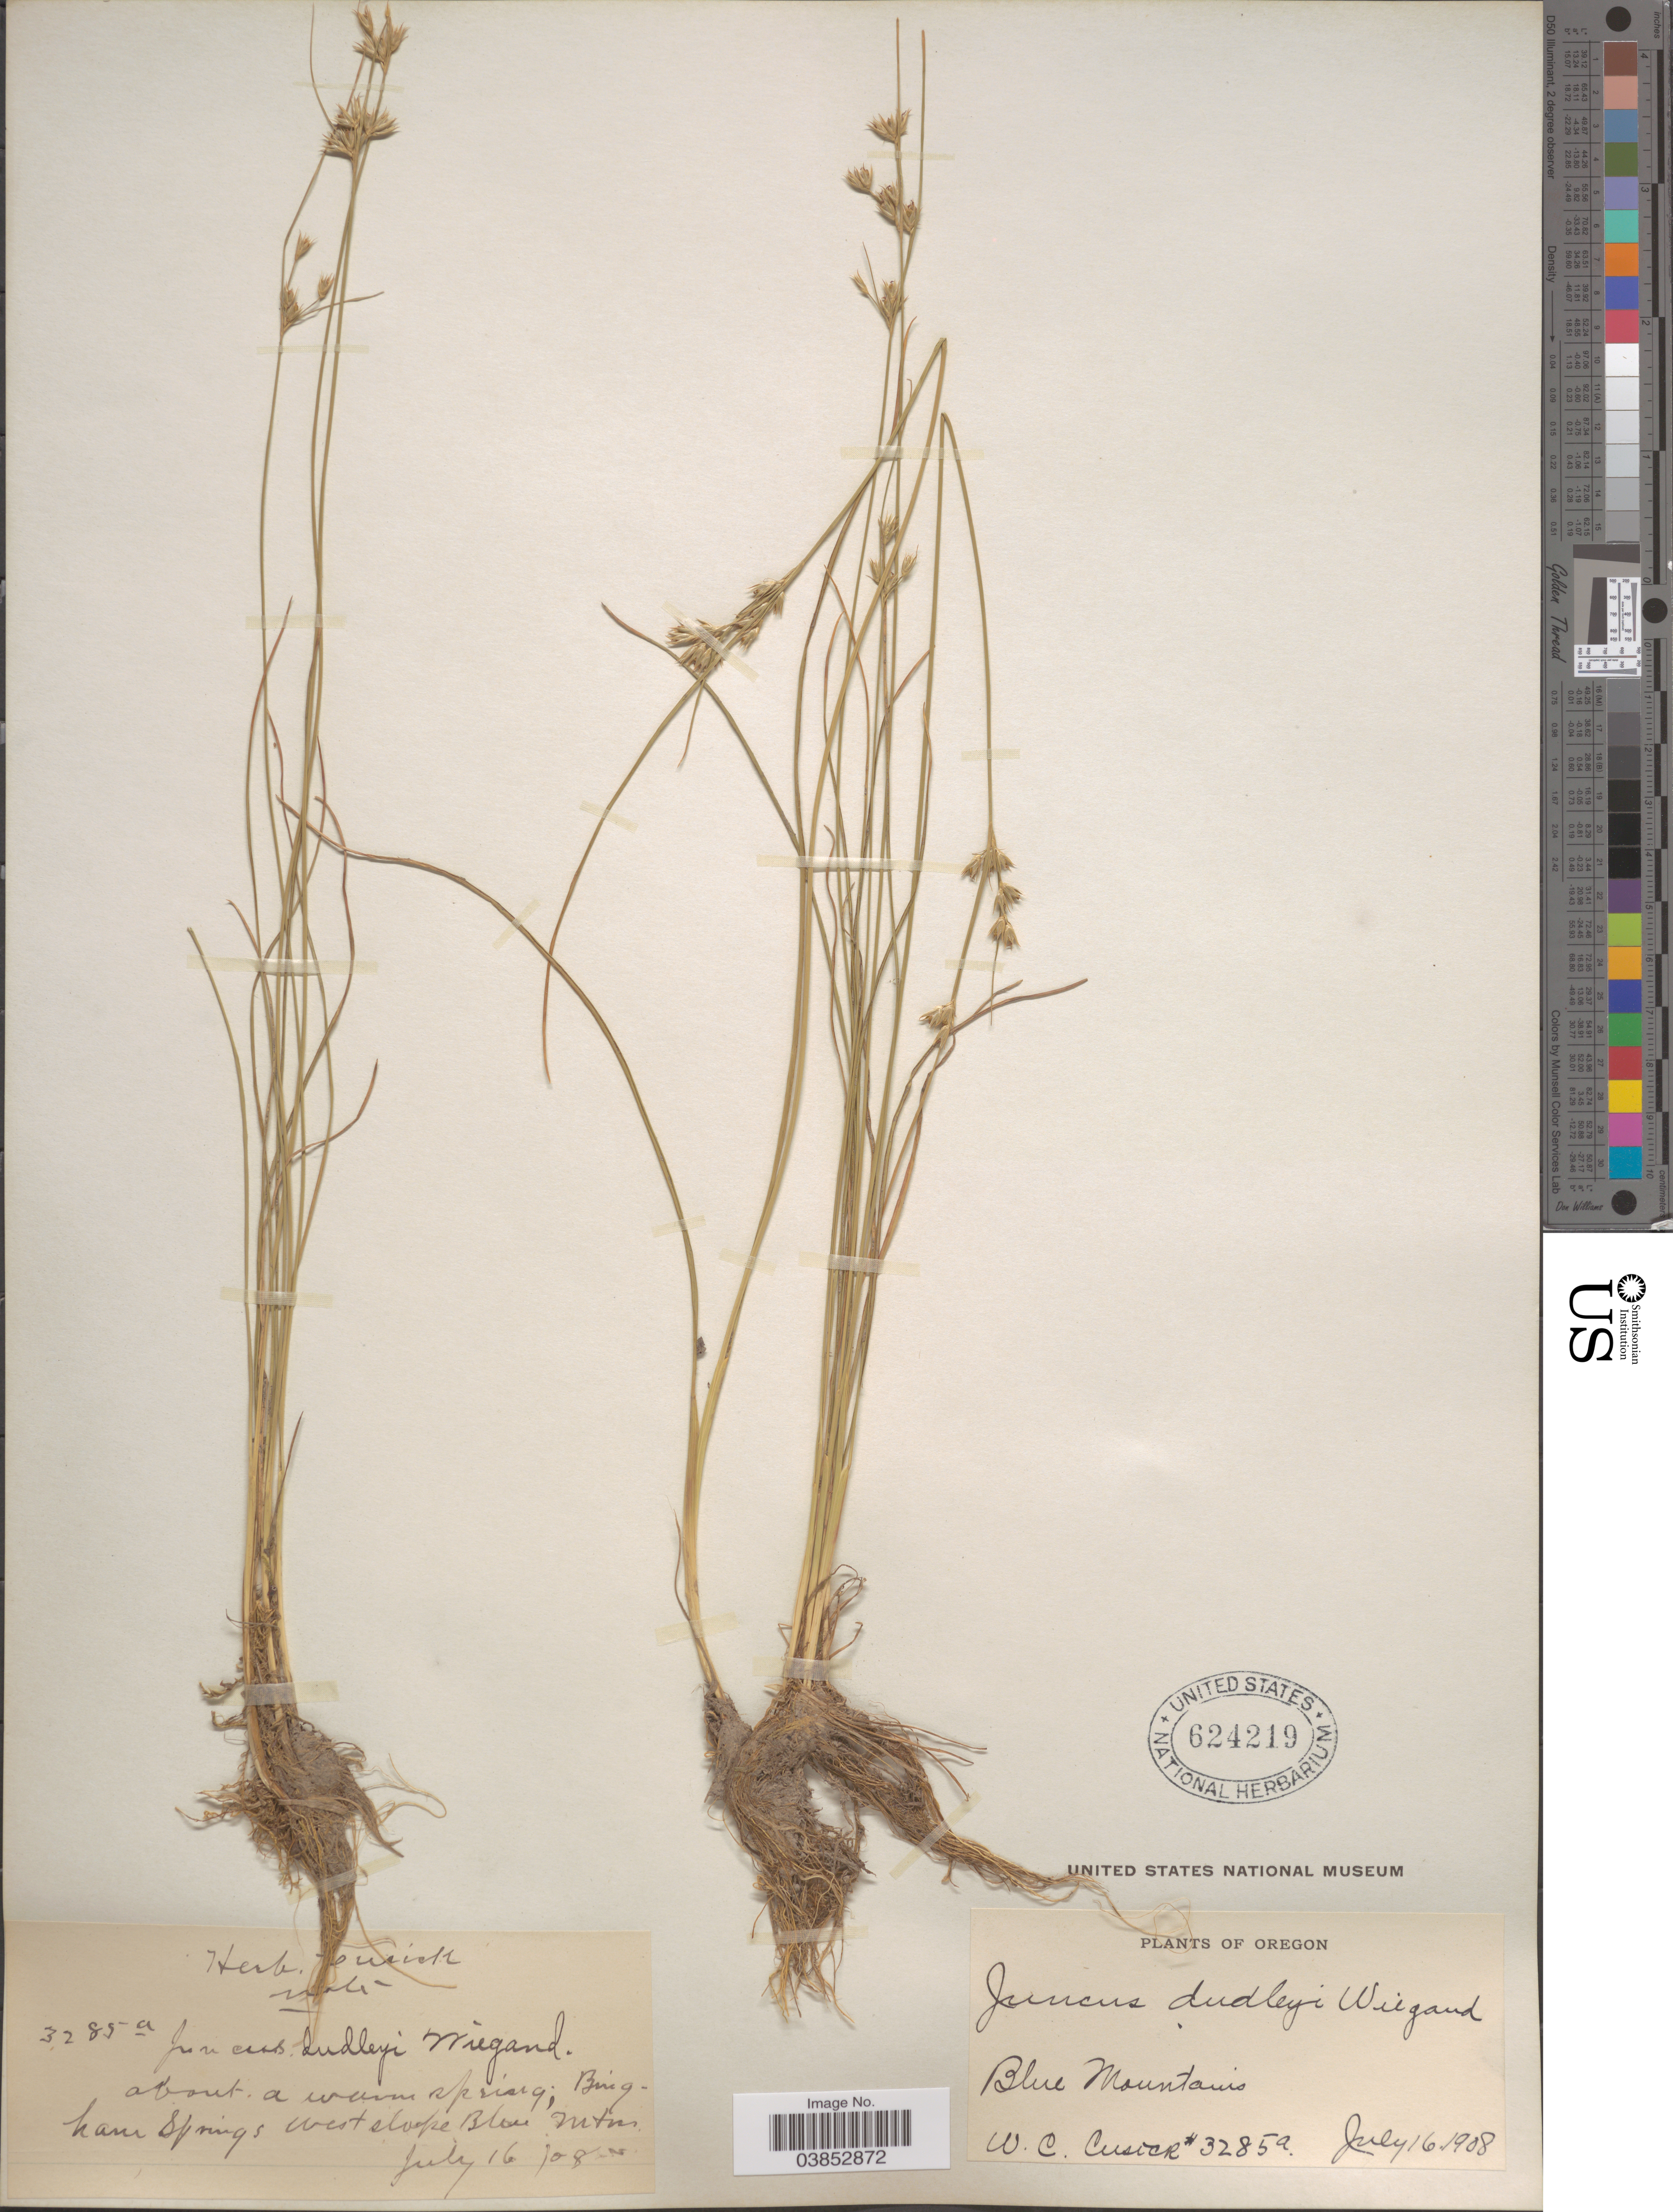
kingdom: Plantae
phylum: Tracheophyta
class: Liliopsida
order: Poales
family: Juncaceae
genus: Juncus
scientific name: Juncus dudleyi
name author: Wiegand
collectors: W. C. Cusick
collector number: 3285a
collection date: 1908-07-16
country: United States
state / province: Oregon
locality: Blue Mountains. About a warm spring; Bingham Springs West slope Blue Mtns.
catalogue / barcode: US 624219